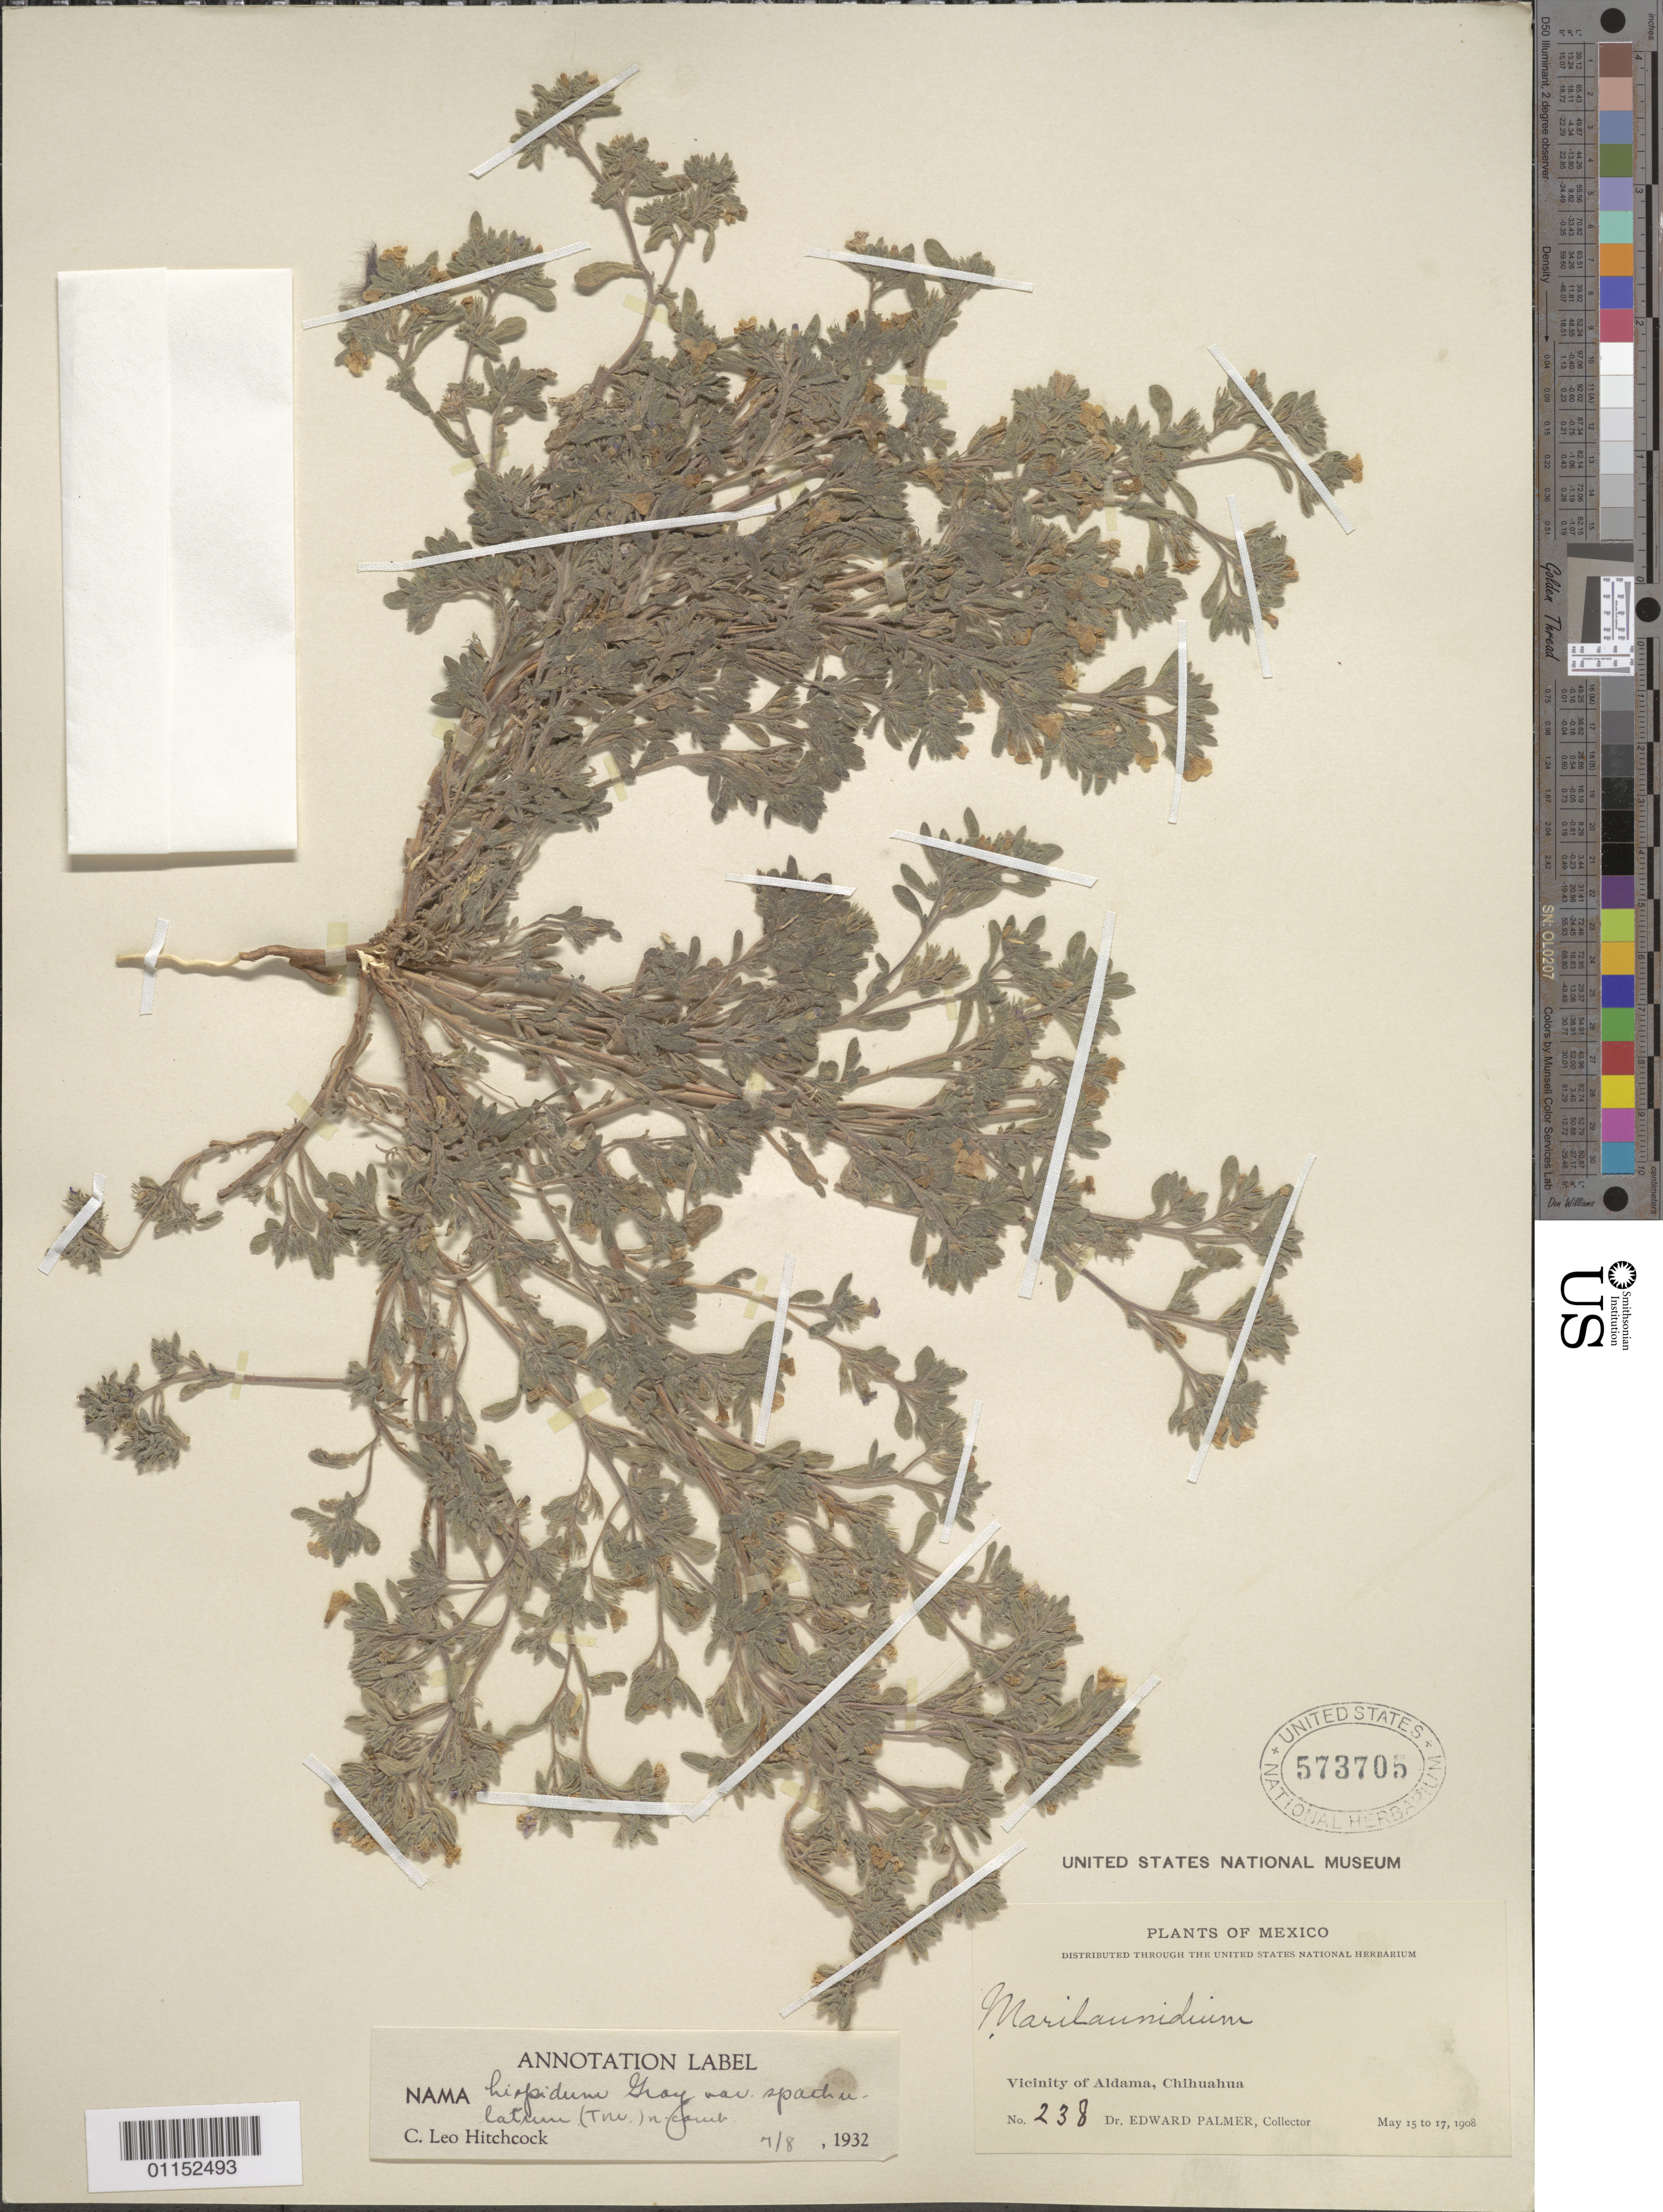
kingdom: Plantae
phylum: Tracheophyta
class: Magnoliopsida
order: Boraginales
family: Namaceae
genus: Nama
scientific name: Nama hispida var. spathulatum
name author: (Torr.) C.L. Hitchc.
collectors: E. Palmer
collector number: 238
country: Mexico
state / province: Chihuahua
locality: Aldama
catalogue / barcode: US 573705